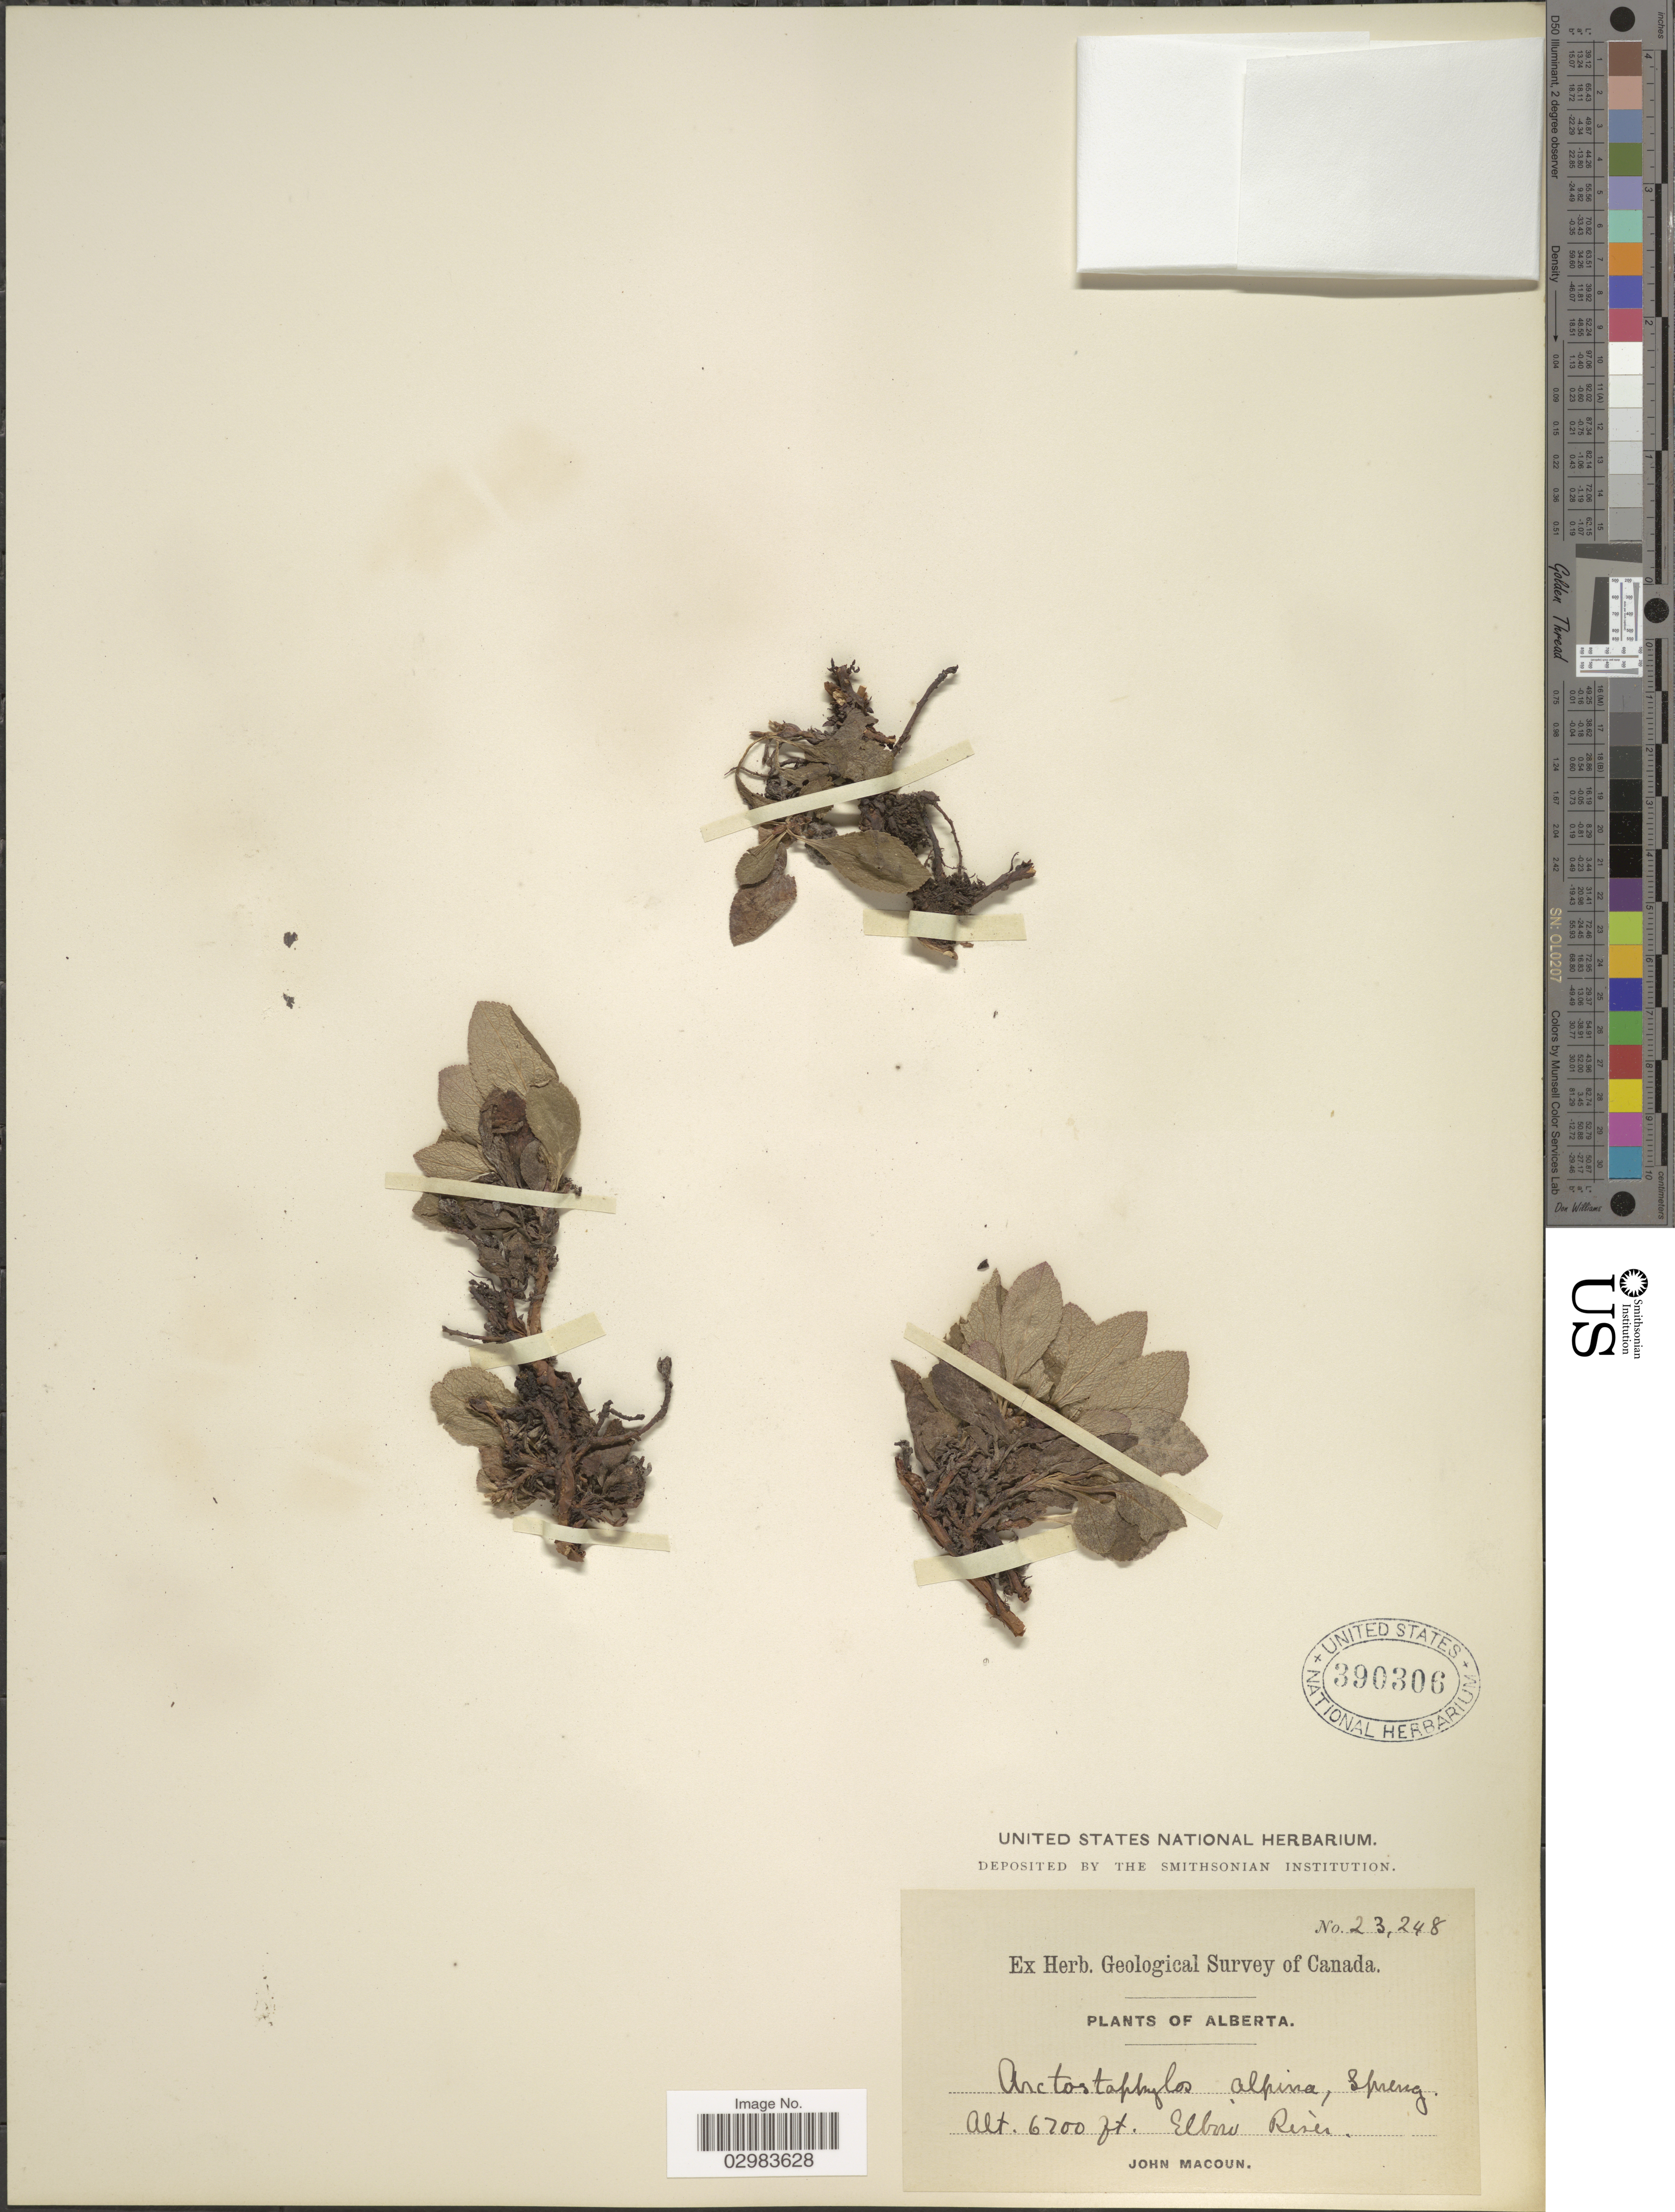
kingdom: Plantae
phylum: Tracheophyta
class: Magnoliopsida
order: Ericales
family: Ericaceae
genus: Arctostaphylos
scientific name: Arctostaphylos alpina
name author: (L.) Spreng.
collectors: J. Macoun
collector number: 23248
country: Canada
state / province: Alberta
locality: Elbow River.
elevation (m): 2042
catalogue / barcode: US 390306